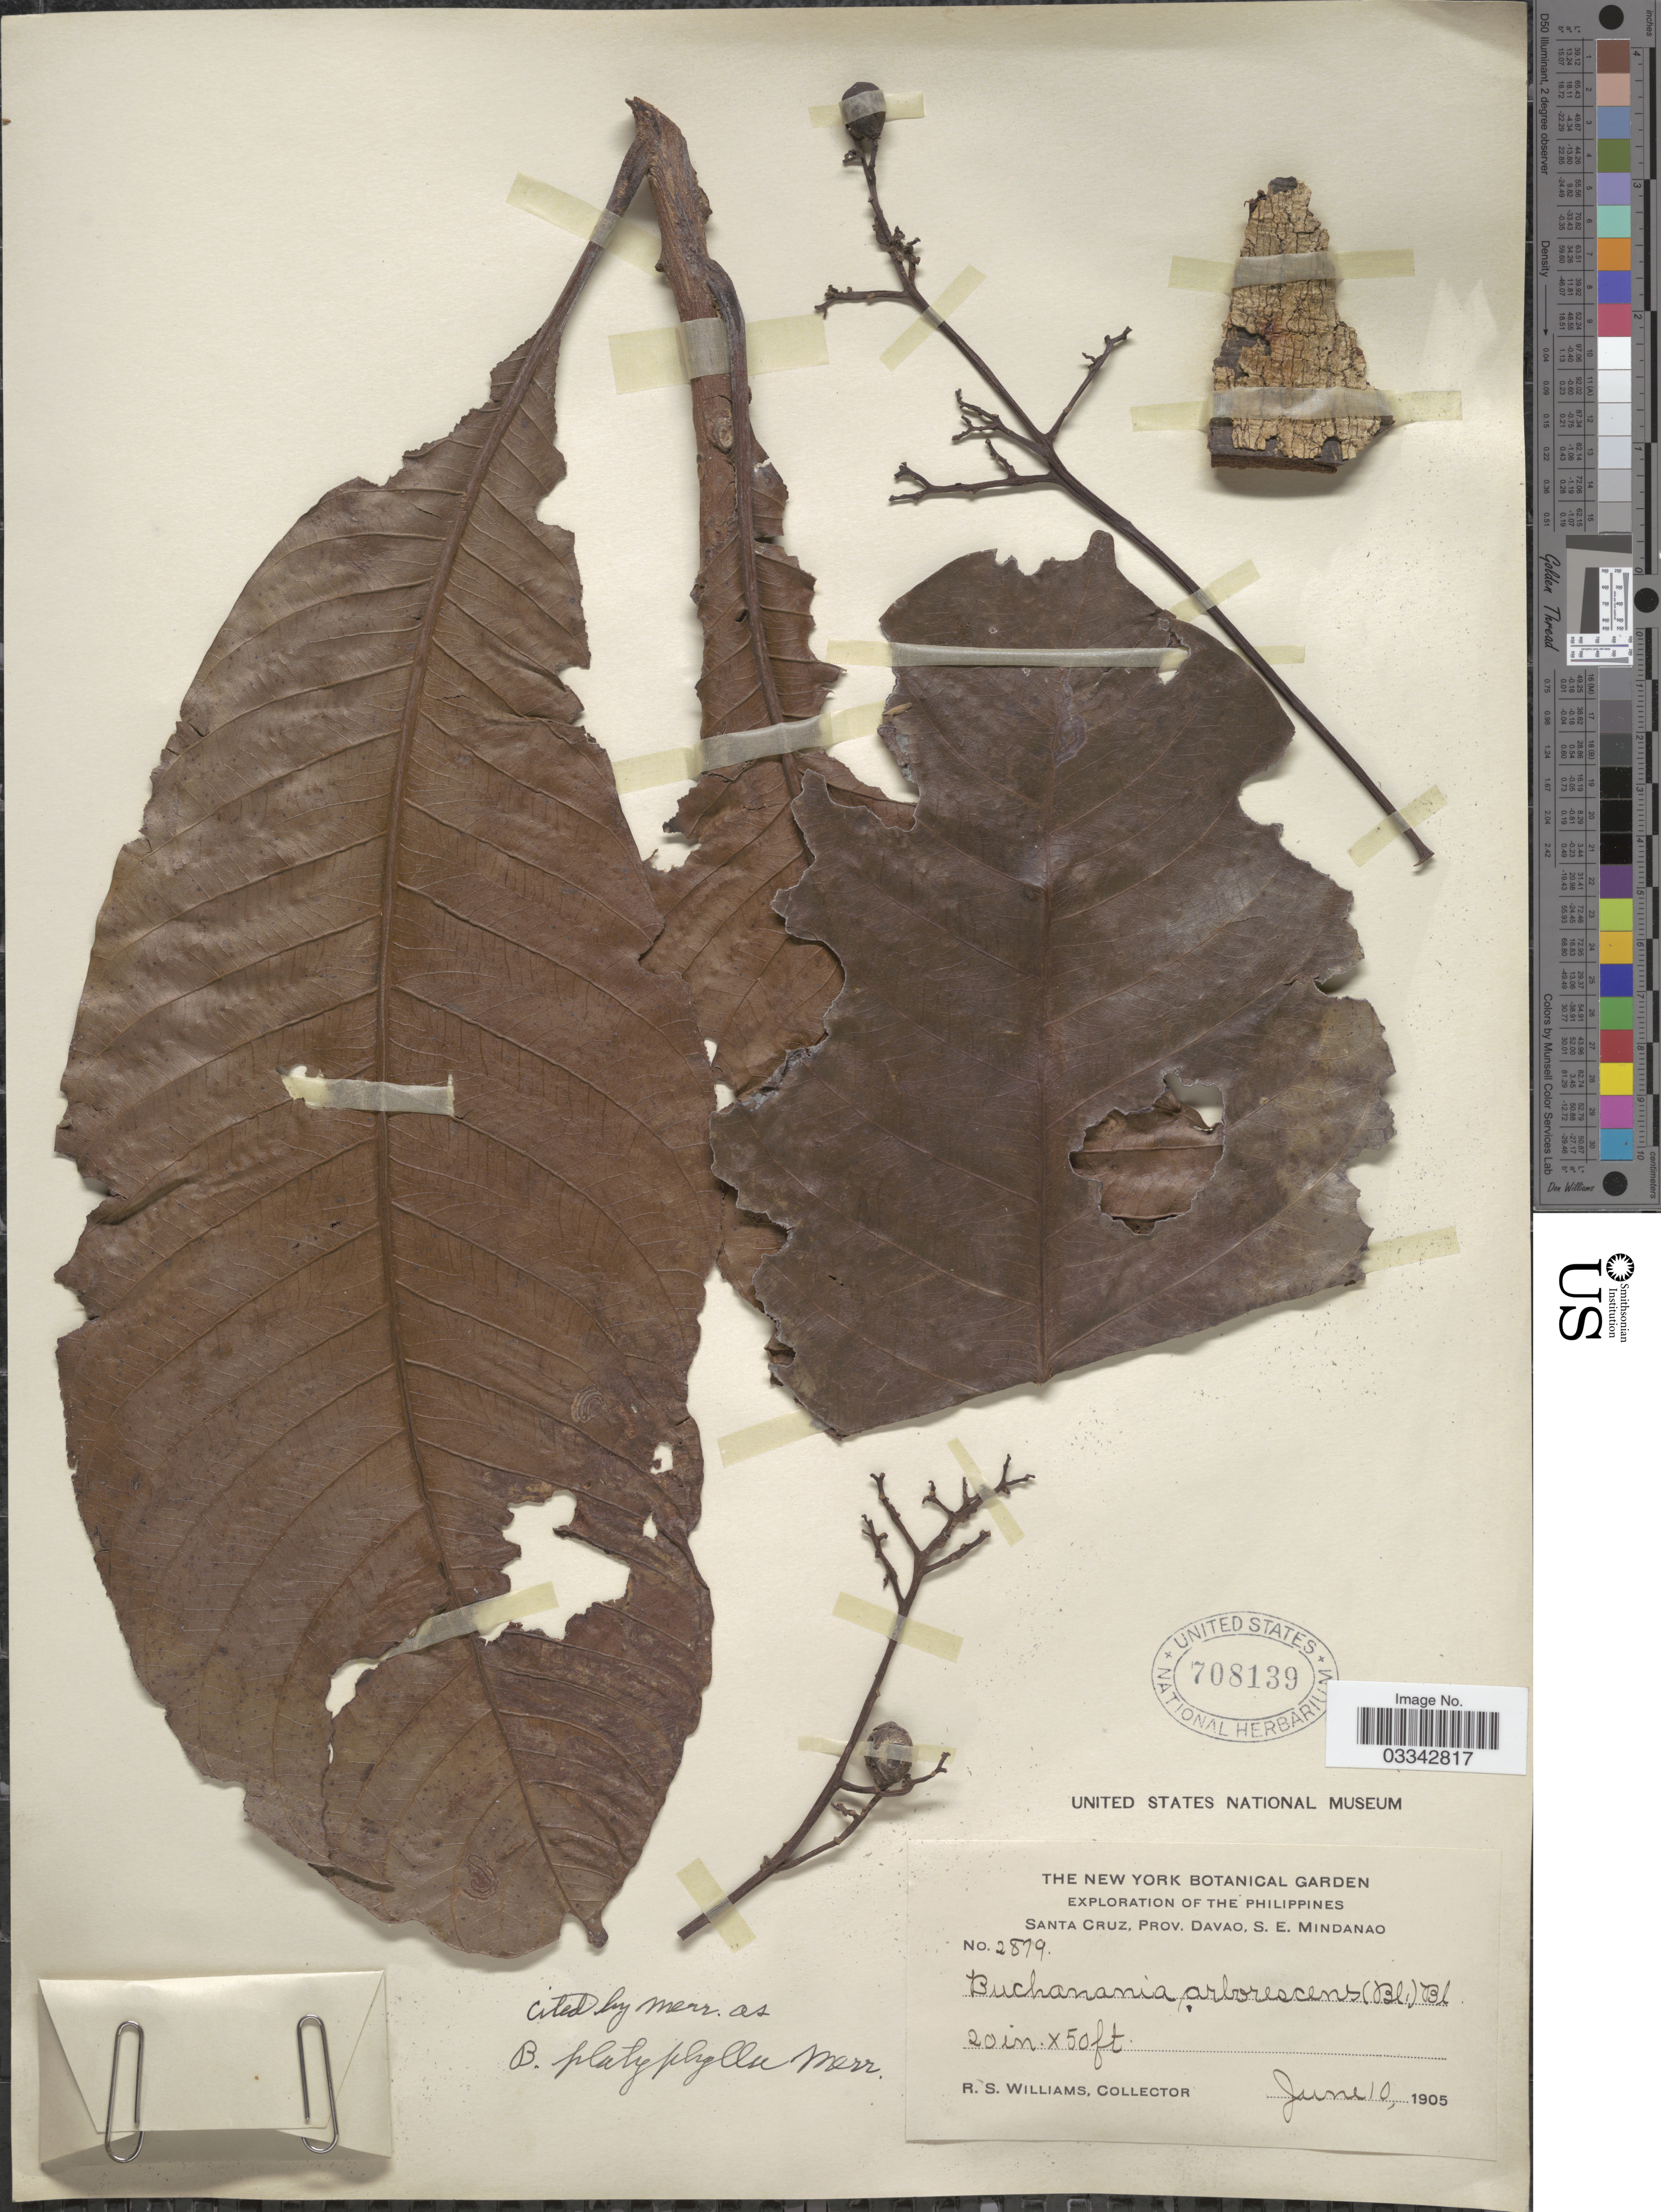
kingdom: Plantae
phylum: Tracheophyta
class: Magnoliopsida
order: Sapindales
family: Anacardiaceae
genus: Buchanania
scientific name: Buchanania nitida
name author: Engl.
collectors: R. S. Williams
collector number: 2879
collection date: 1905-06-10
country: Philippines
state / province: Davao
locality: Santa Cruz, S.E. Mindanao.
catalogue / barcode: US 708139